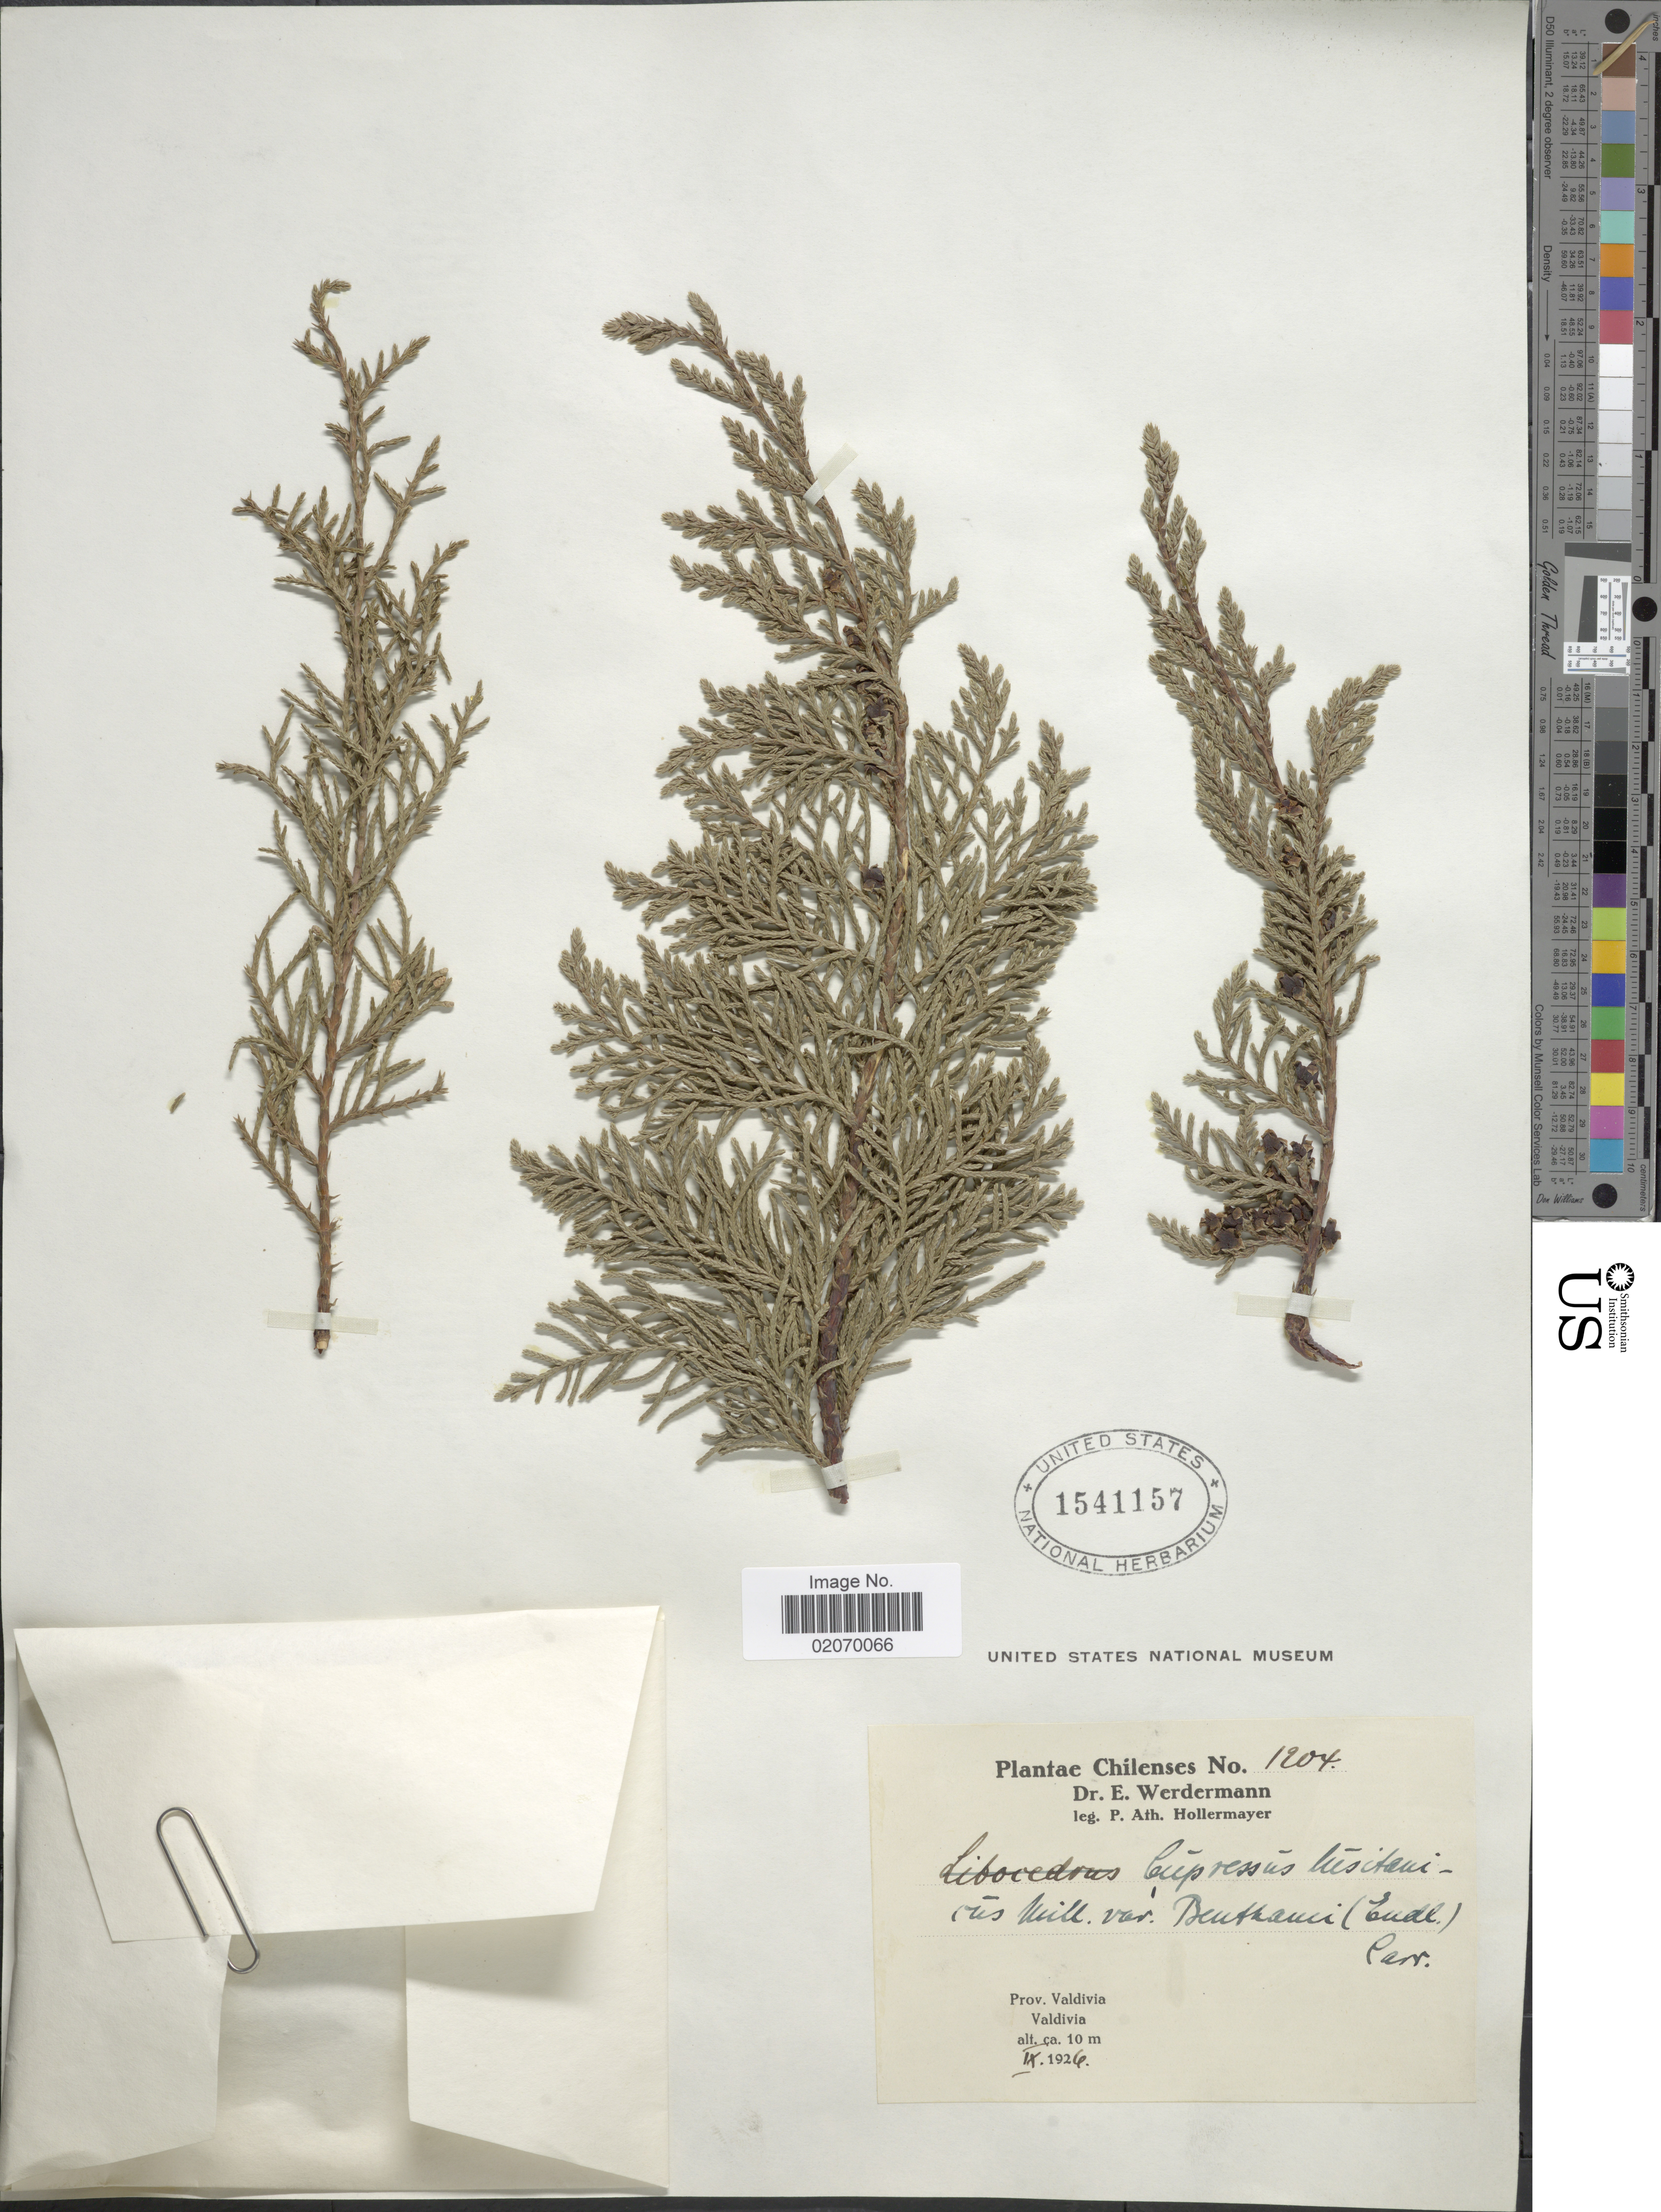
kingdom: Plantae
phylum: Tracheophyta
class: Pinopsida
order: Pinales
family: Cupressaceae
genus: Hesperocyparis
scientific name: Hesperocyparis lusitanica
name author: (Miller) Bartel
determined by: (US) Smithsonian Institution - National Museum of Natural History - Department of Botany (UNITED STATES)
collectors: E. Werdermann & P. Hollermayer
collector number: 1204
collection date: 1926-09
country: Chile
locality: Prov. Valdivia, Valdivia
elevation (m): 10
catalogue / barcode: US 1541157